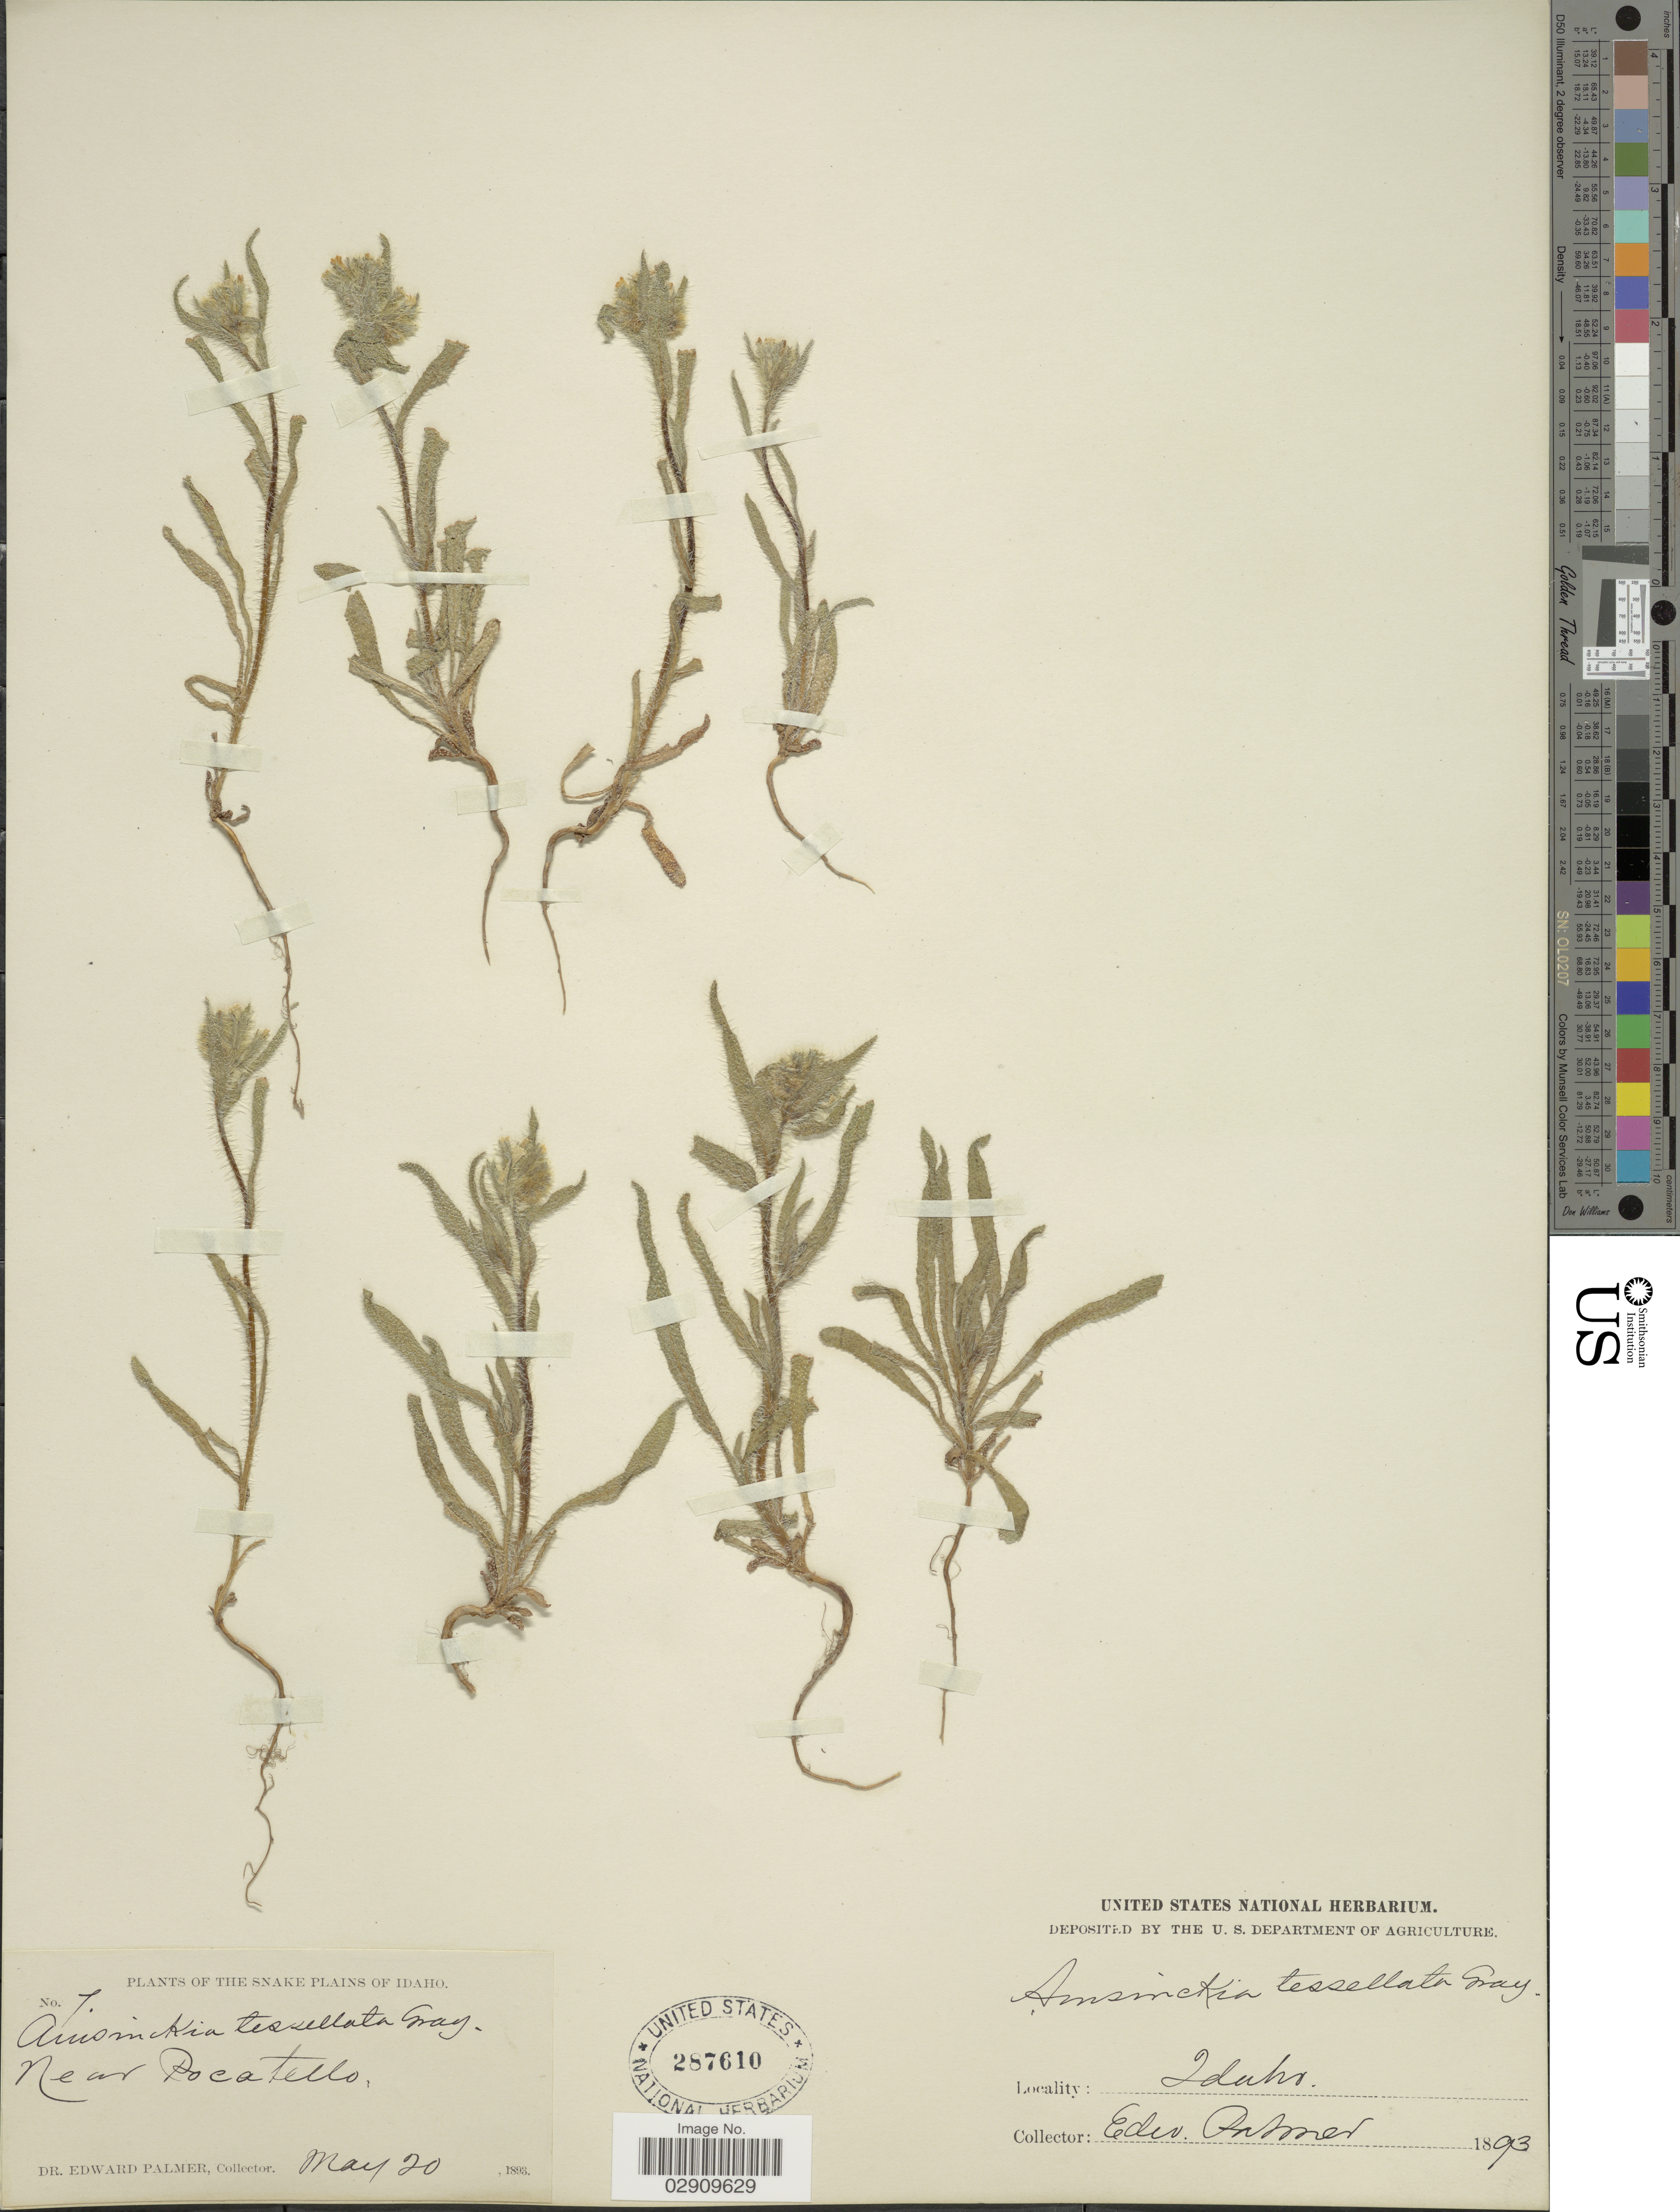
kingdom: Plantae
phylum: Tracheophyta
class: Magnoliopsida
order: Boraginales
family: Boraginaceae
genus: Amsinckia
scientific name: Amsinckia tessellata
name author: A. Gray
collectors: E. Palmer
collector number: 7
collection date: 1893-05-20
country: United States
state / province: Idaho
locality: The Snake Plains of Idaho. Near Pocatello.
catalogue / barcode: US 287610